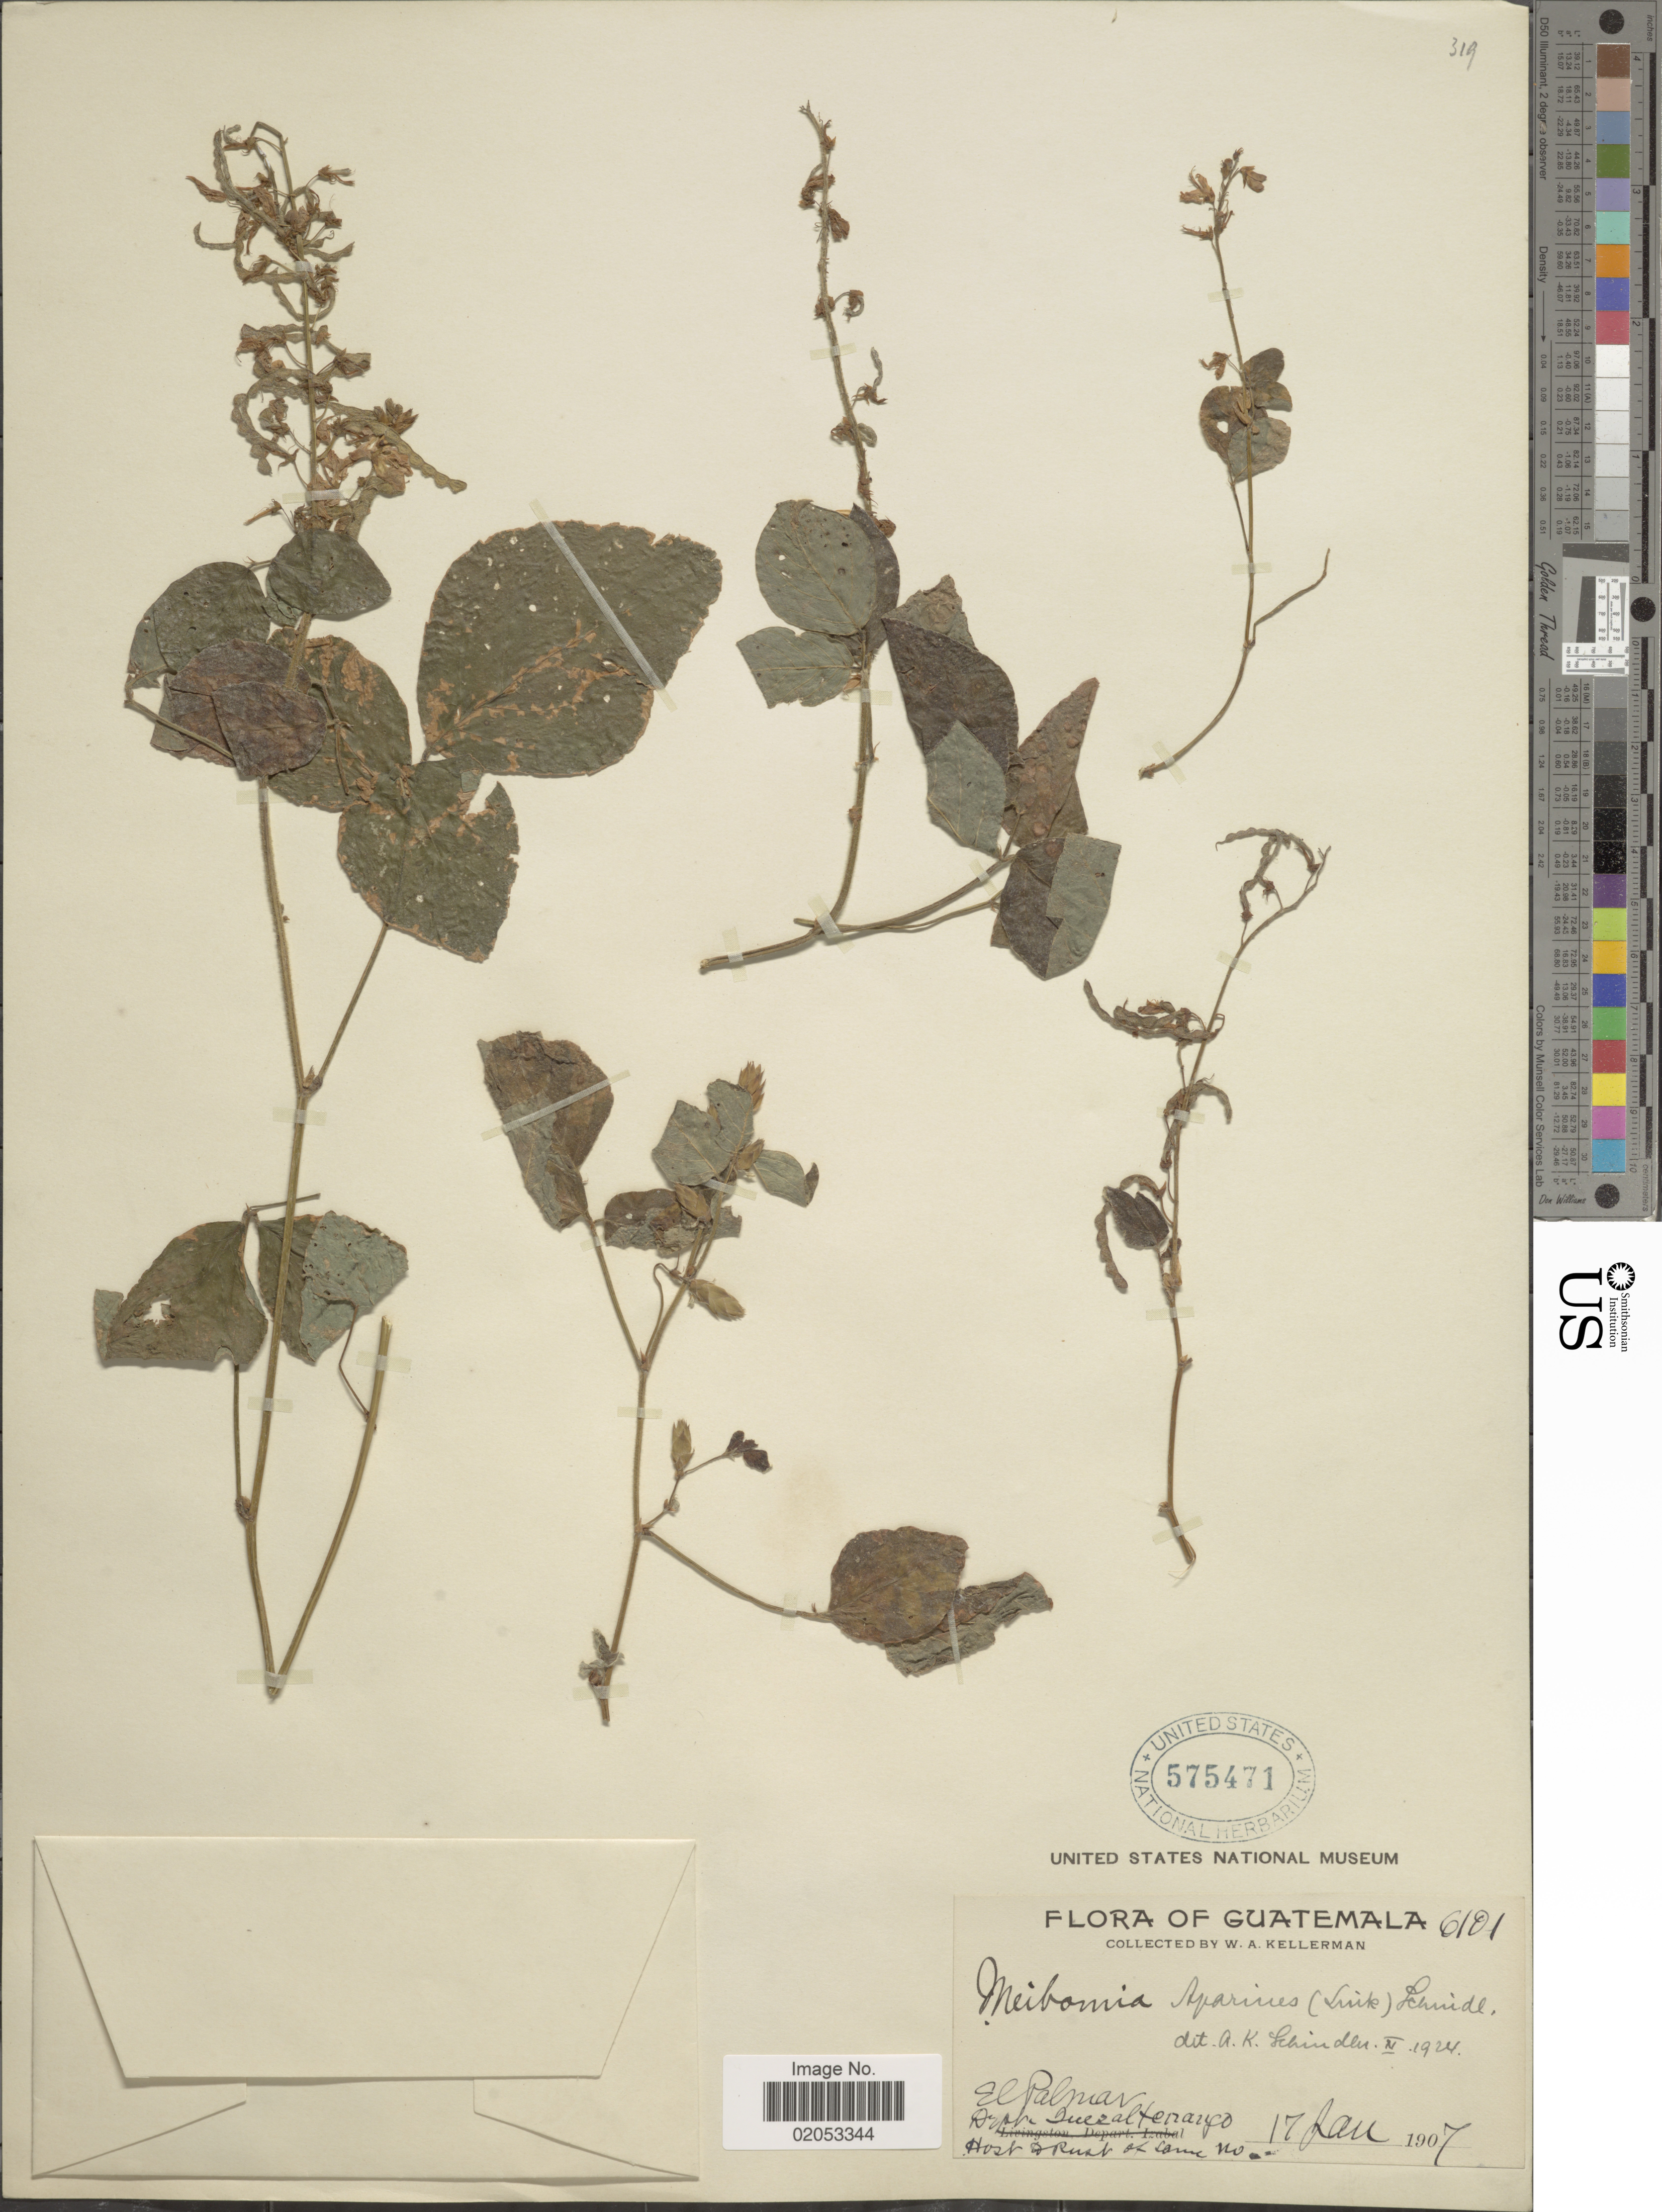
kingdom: Plantae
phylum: Tracheophyta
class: Magnoliopsida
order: Fabales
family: Fabaceae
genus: Desmodium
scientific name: Desmodium aparines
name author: (Link) DC.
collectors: W. Kellerman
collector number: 6101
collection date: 1907-01-17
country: Guatemala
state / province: Quetzaltenango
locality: El Palmar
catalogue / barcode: US 575471